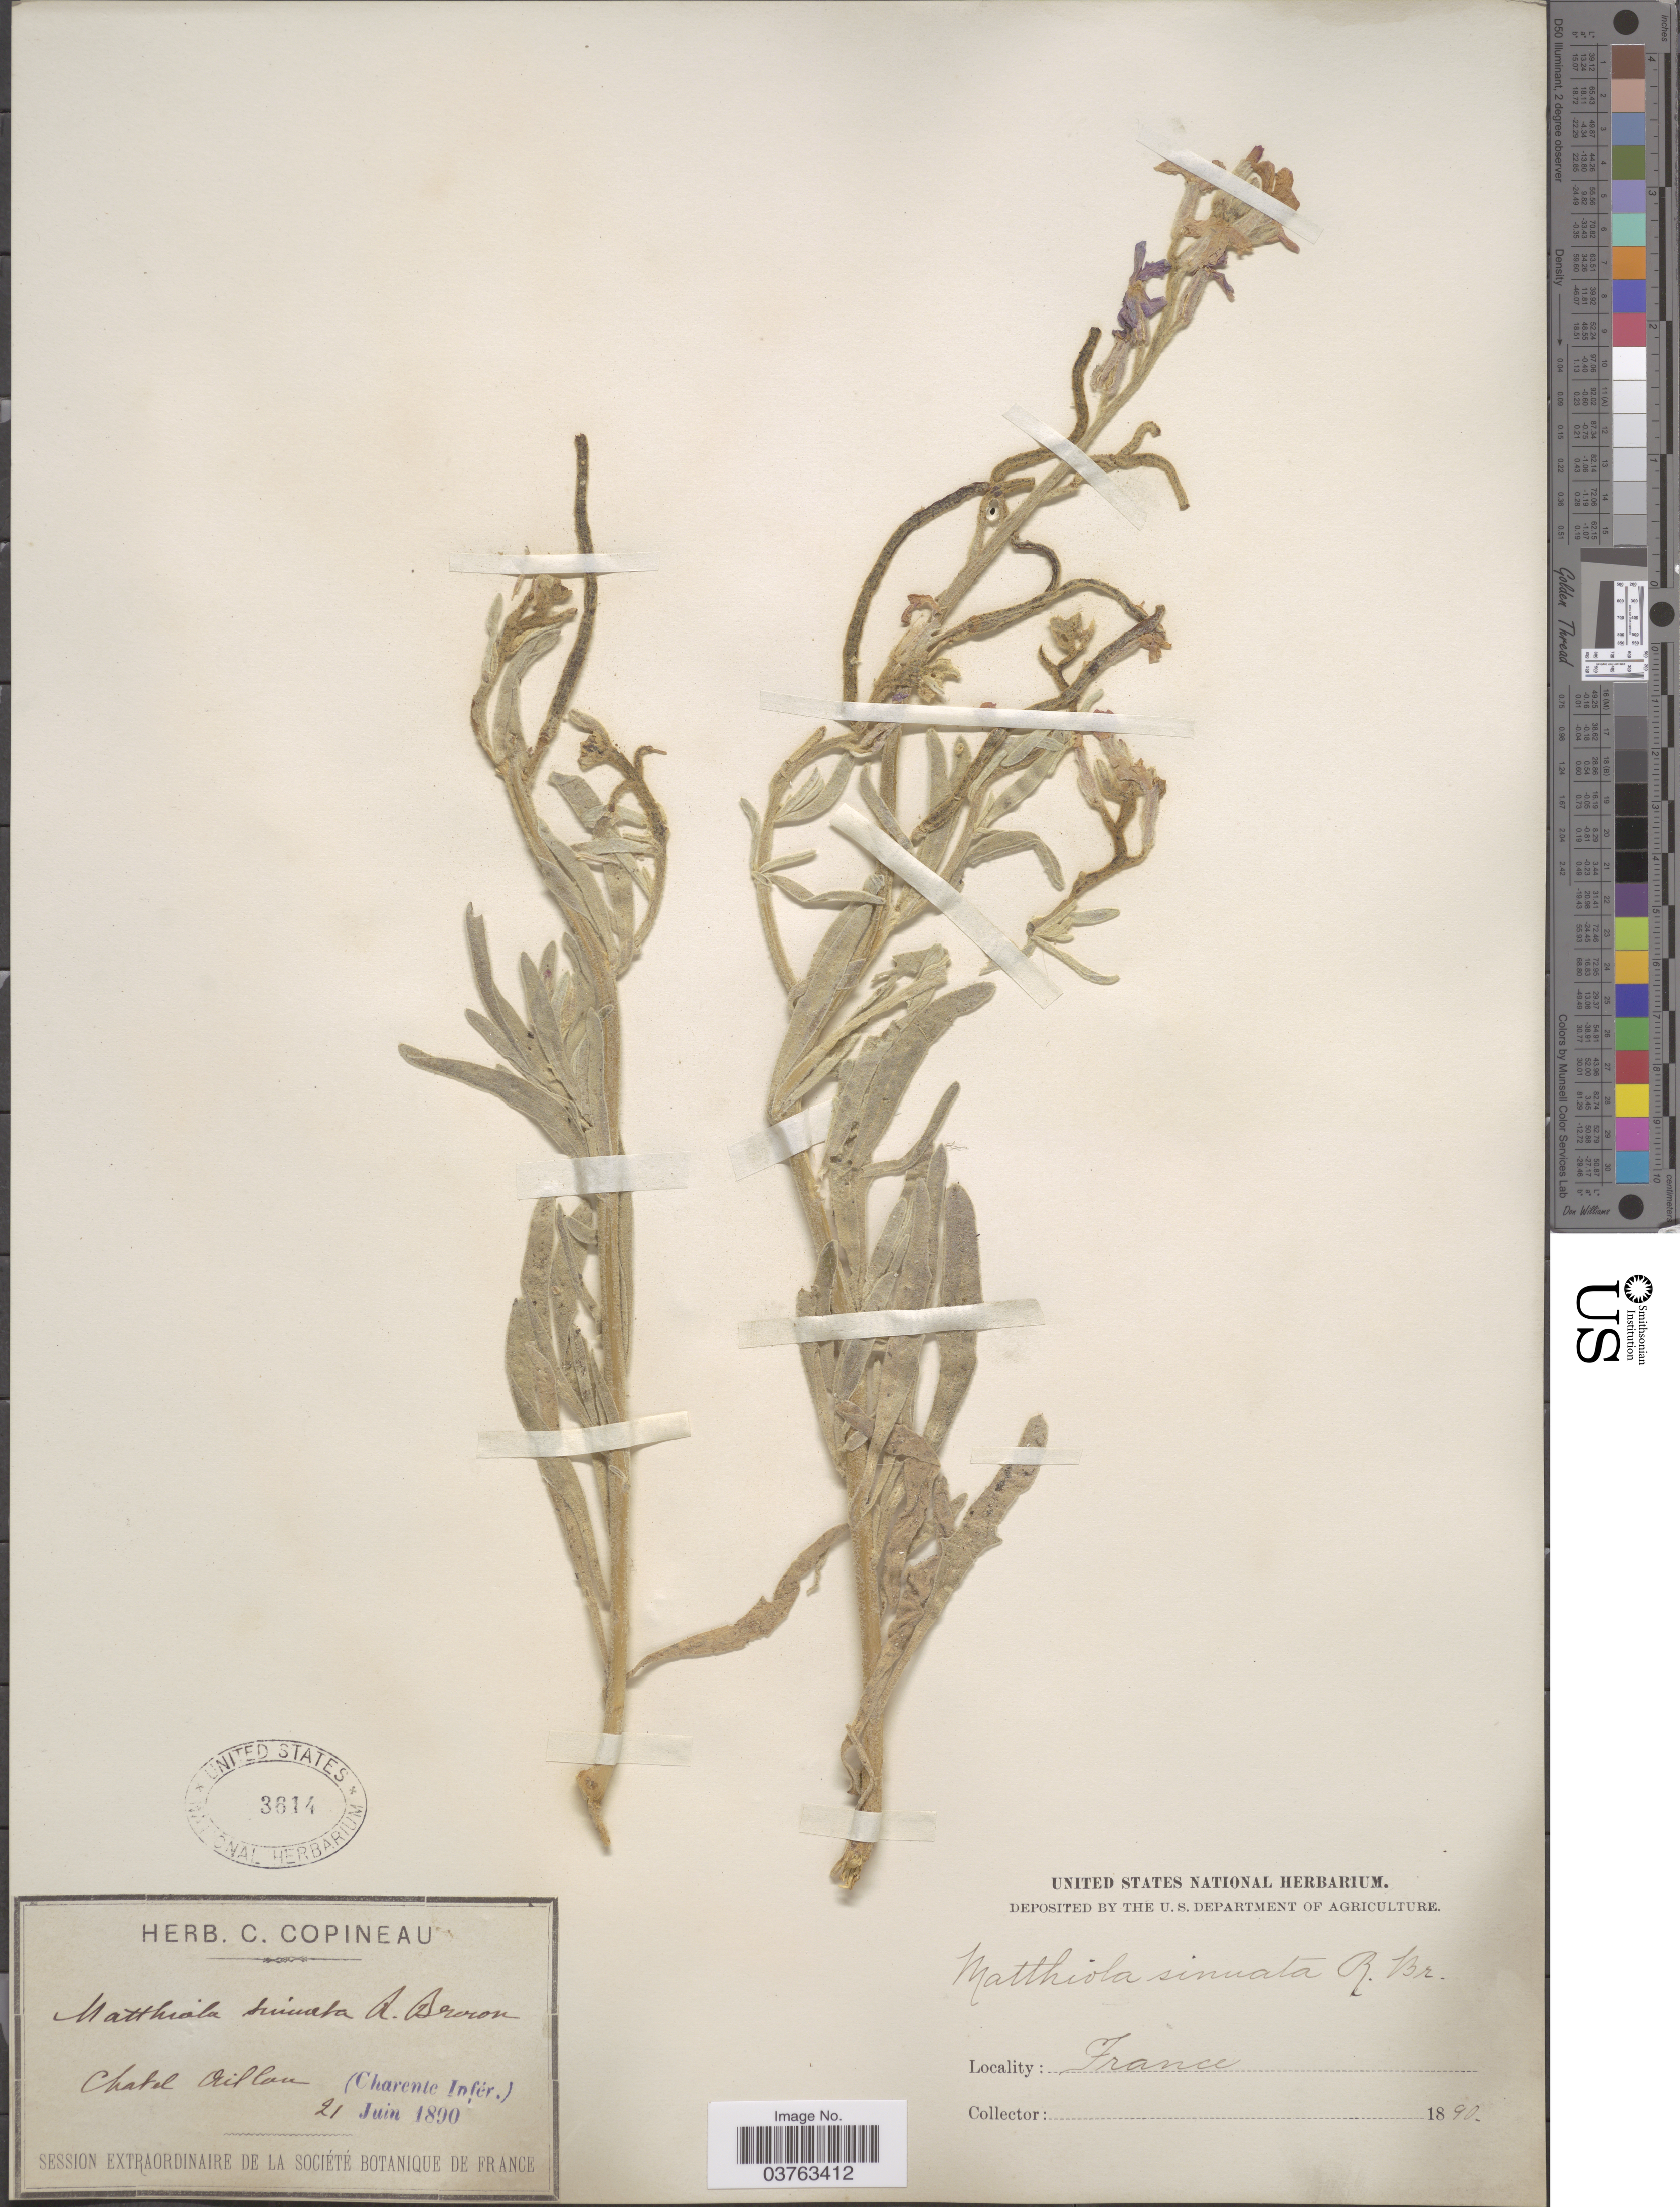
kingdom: Plantae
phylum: Tracheophyta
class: Magnoliopsida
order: Brassicales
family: Brassicaceae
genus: Matthiola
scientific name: Matthiola sinuata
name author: W.T. Aiton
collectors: ex herb. C. Copineau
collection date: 1890-06-21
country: France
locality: Chatel Aillan (Charente Infér.).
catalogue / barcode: US 3614